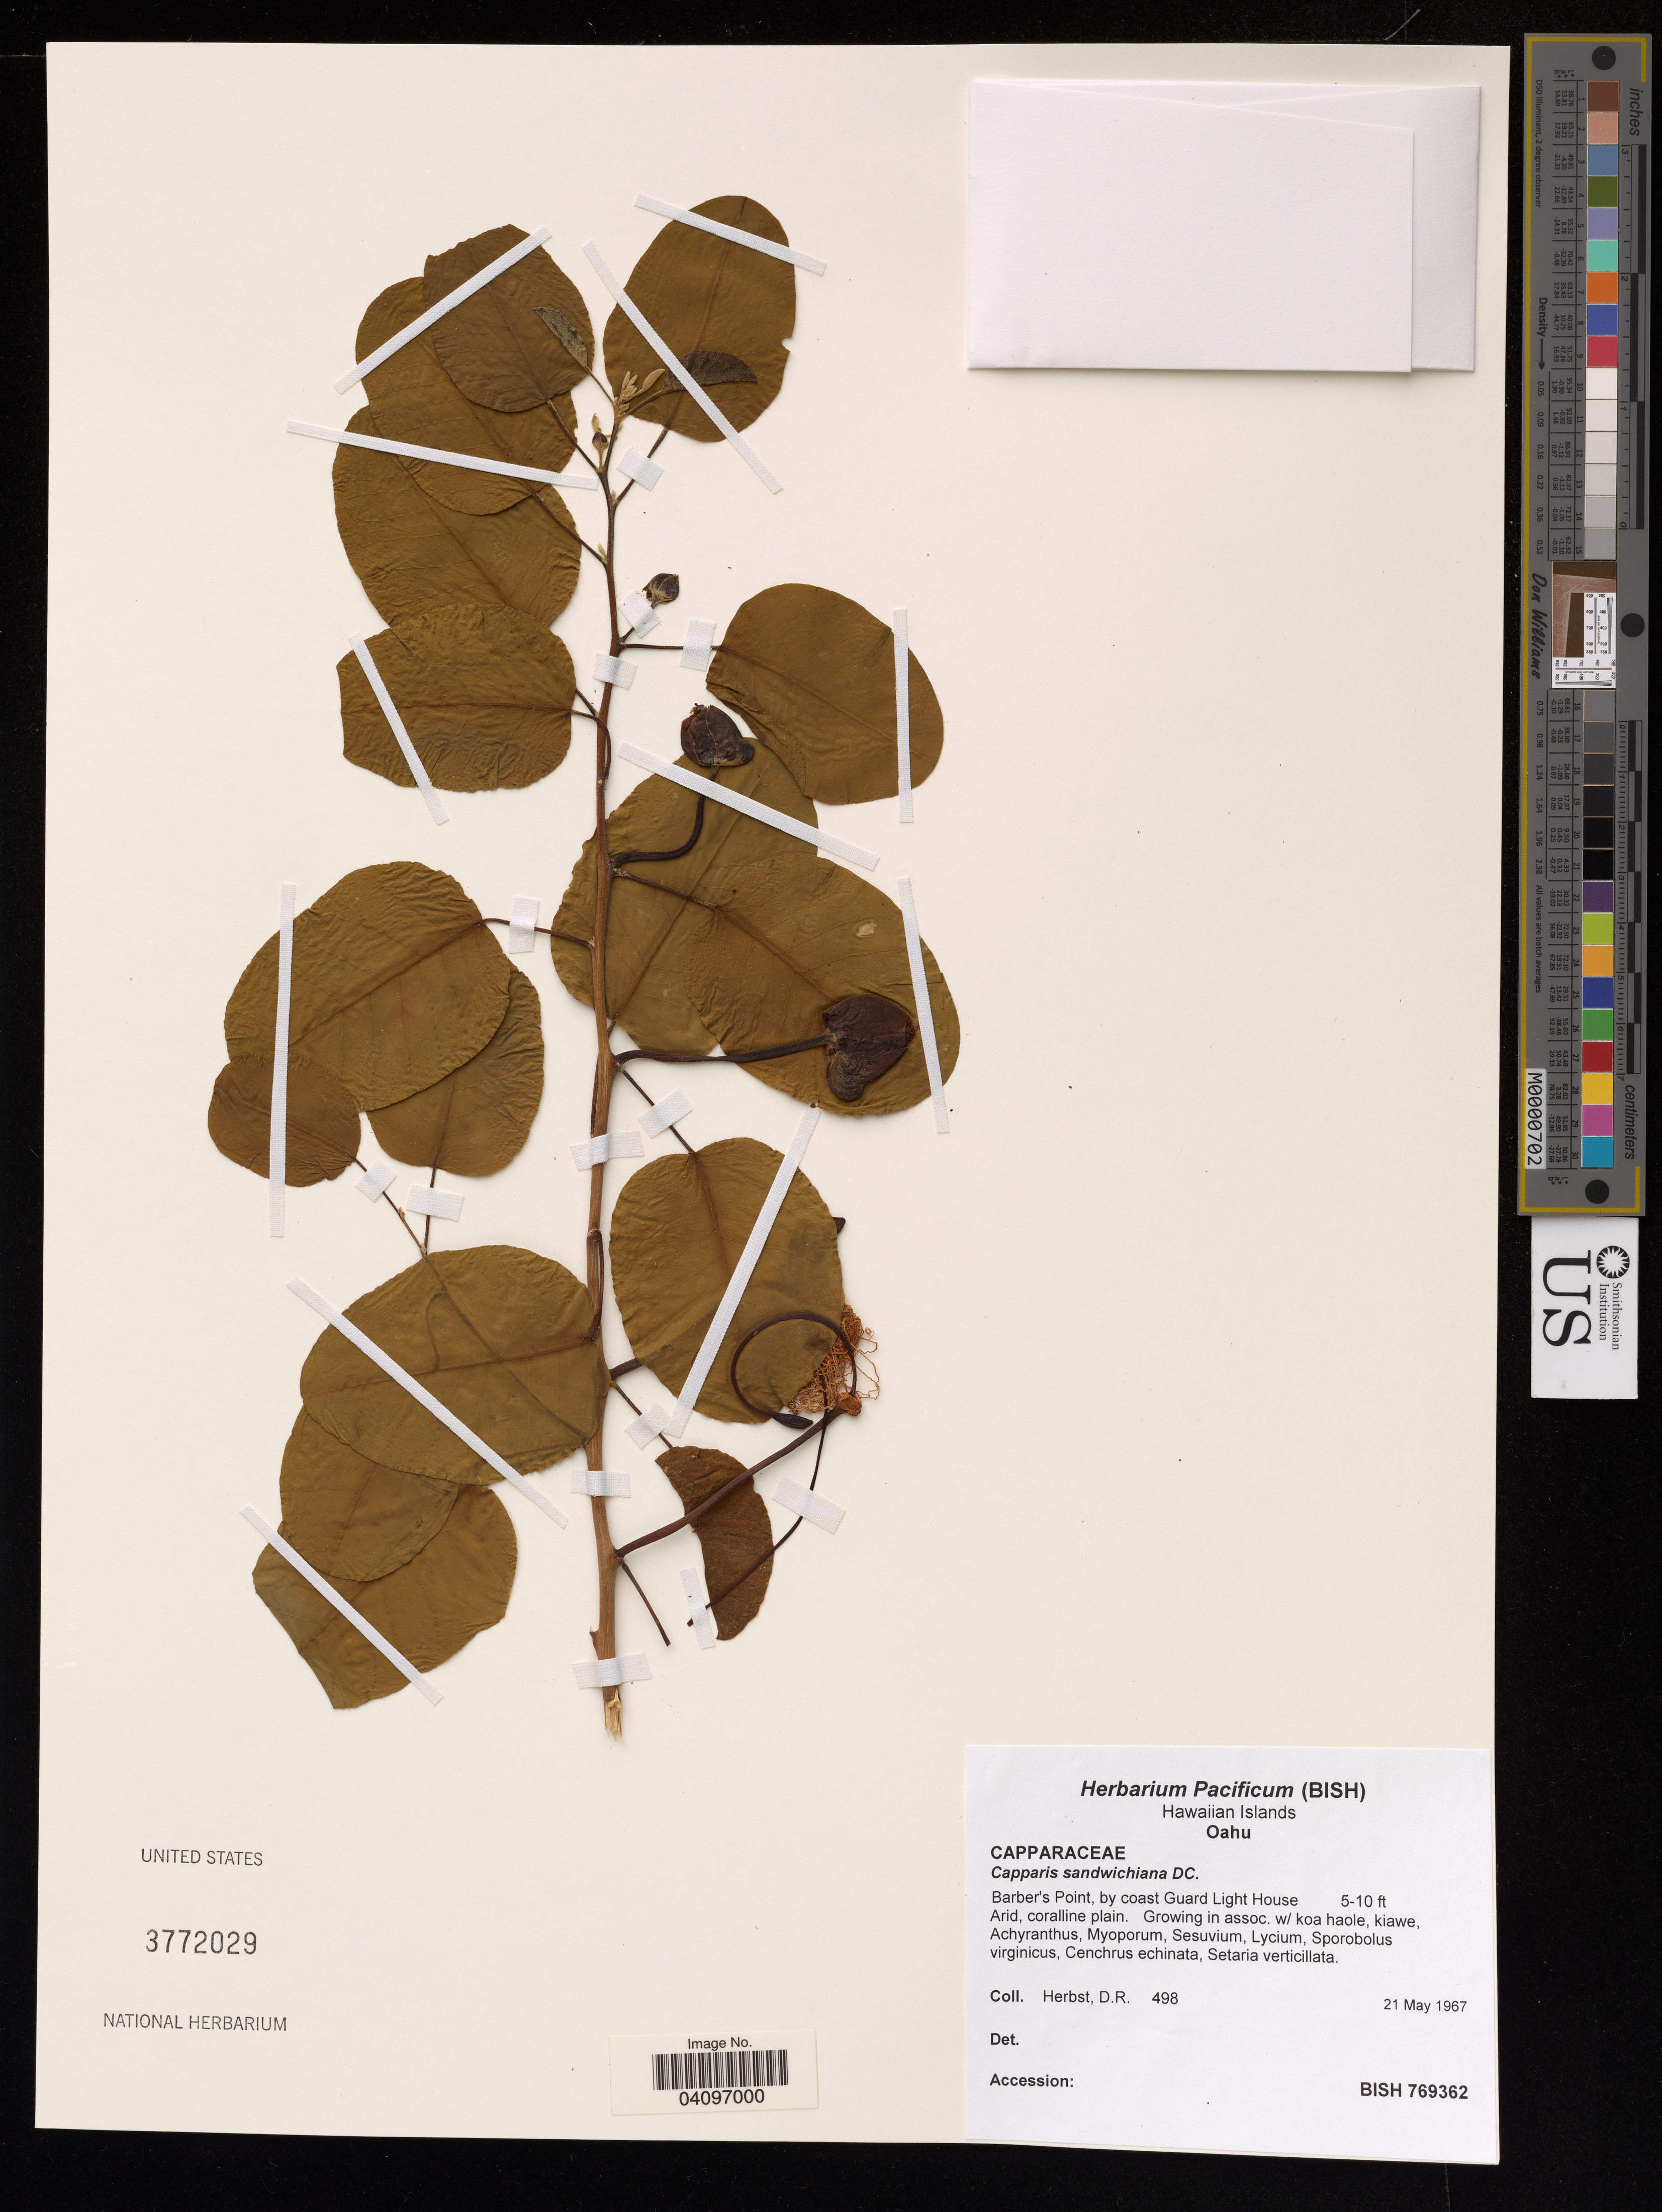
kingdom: Plantae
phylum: Tracheophyta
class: Magnoliopsida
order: Brassicales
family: Capparaceae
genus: Capparis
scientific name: Capparis sandwichiana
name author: DC.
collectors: D. R. Herbst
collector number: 498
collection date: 1967-05-21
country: United States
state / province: Hawaii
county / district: Honolulu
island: Oahu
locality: Barber's Point, by Coast Guard Light House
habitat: Arid, coraline plain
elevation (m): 2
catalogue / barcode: US 3772029